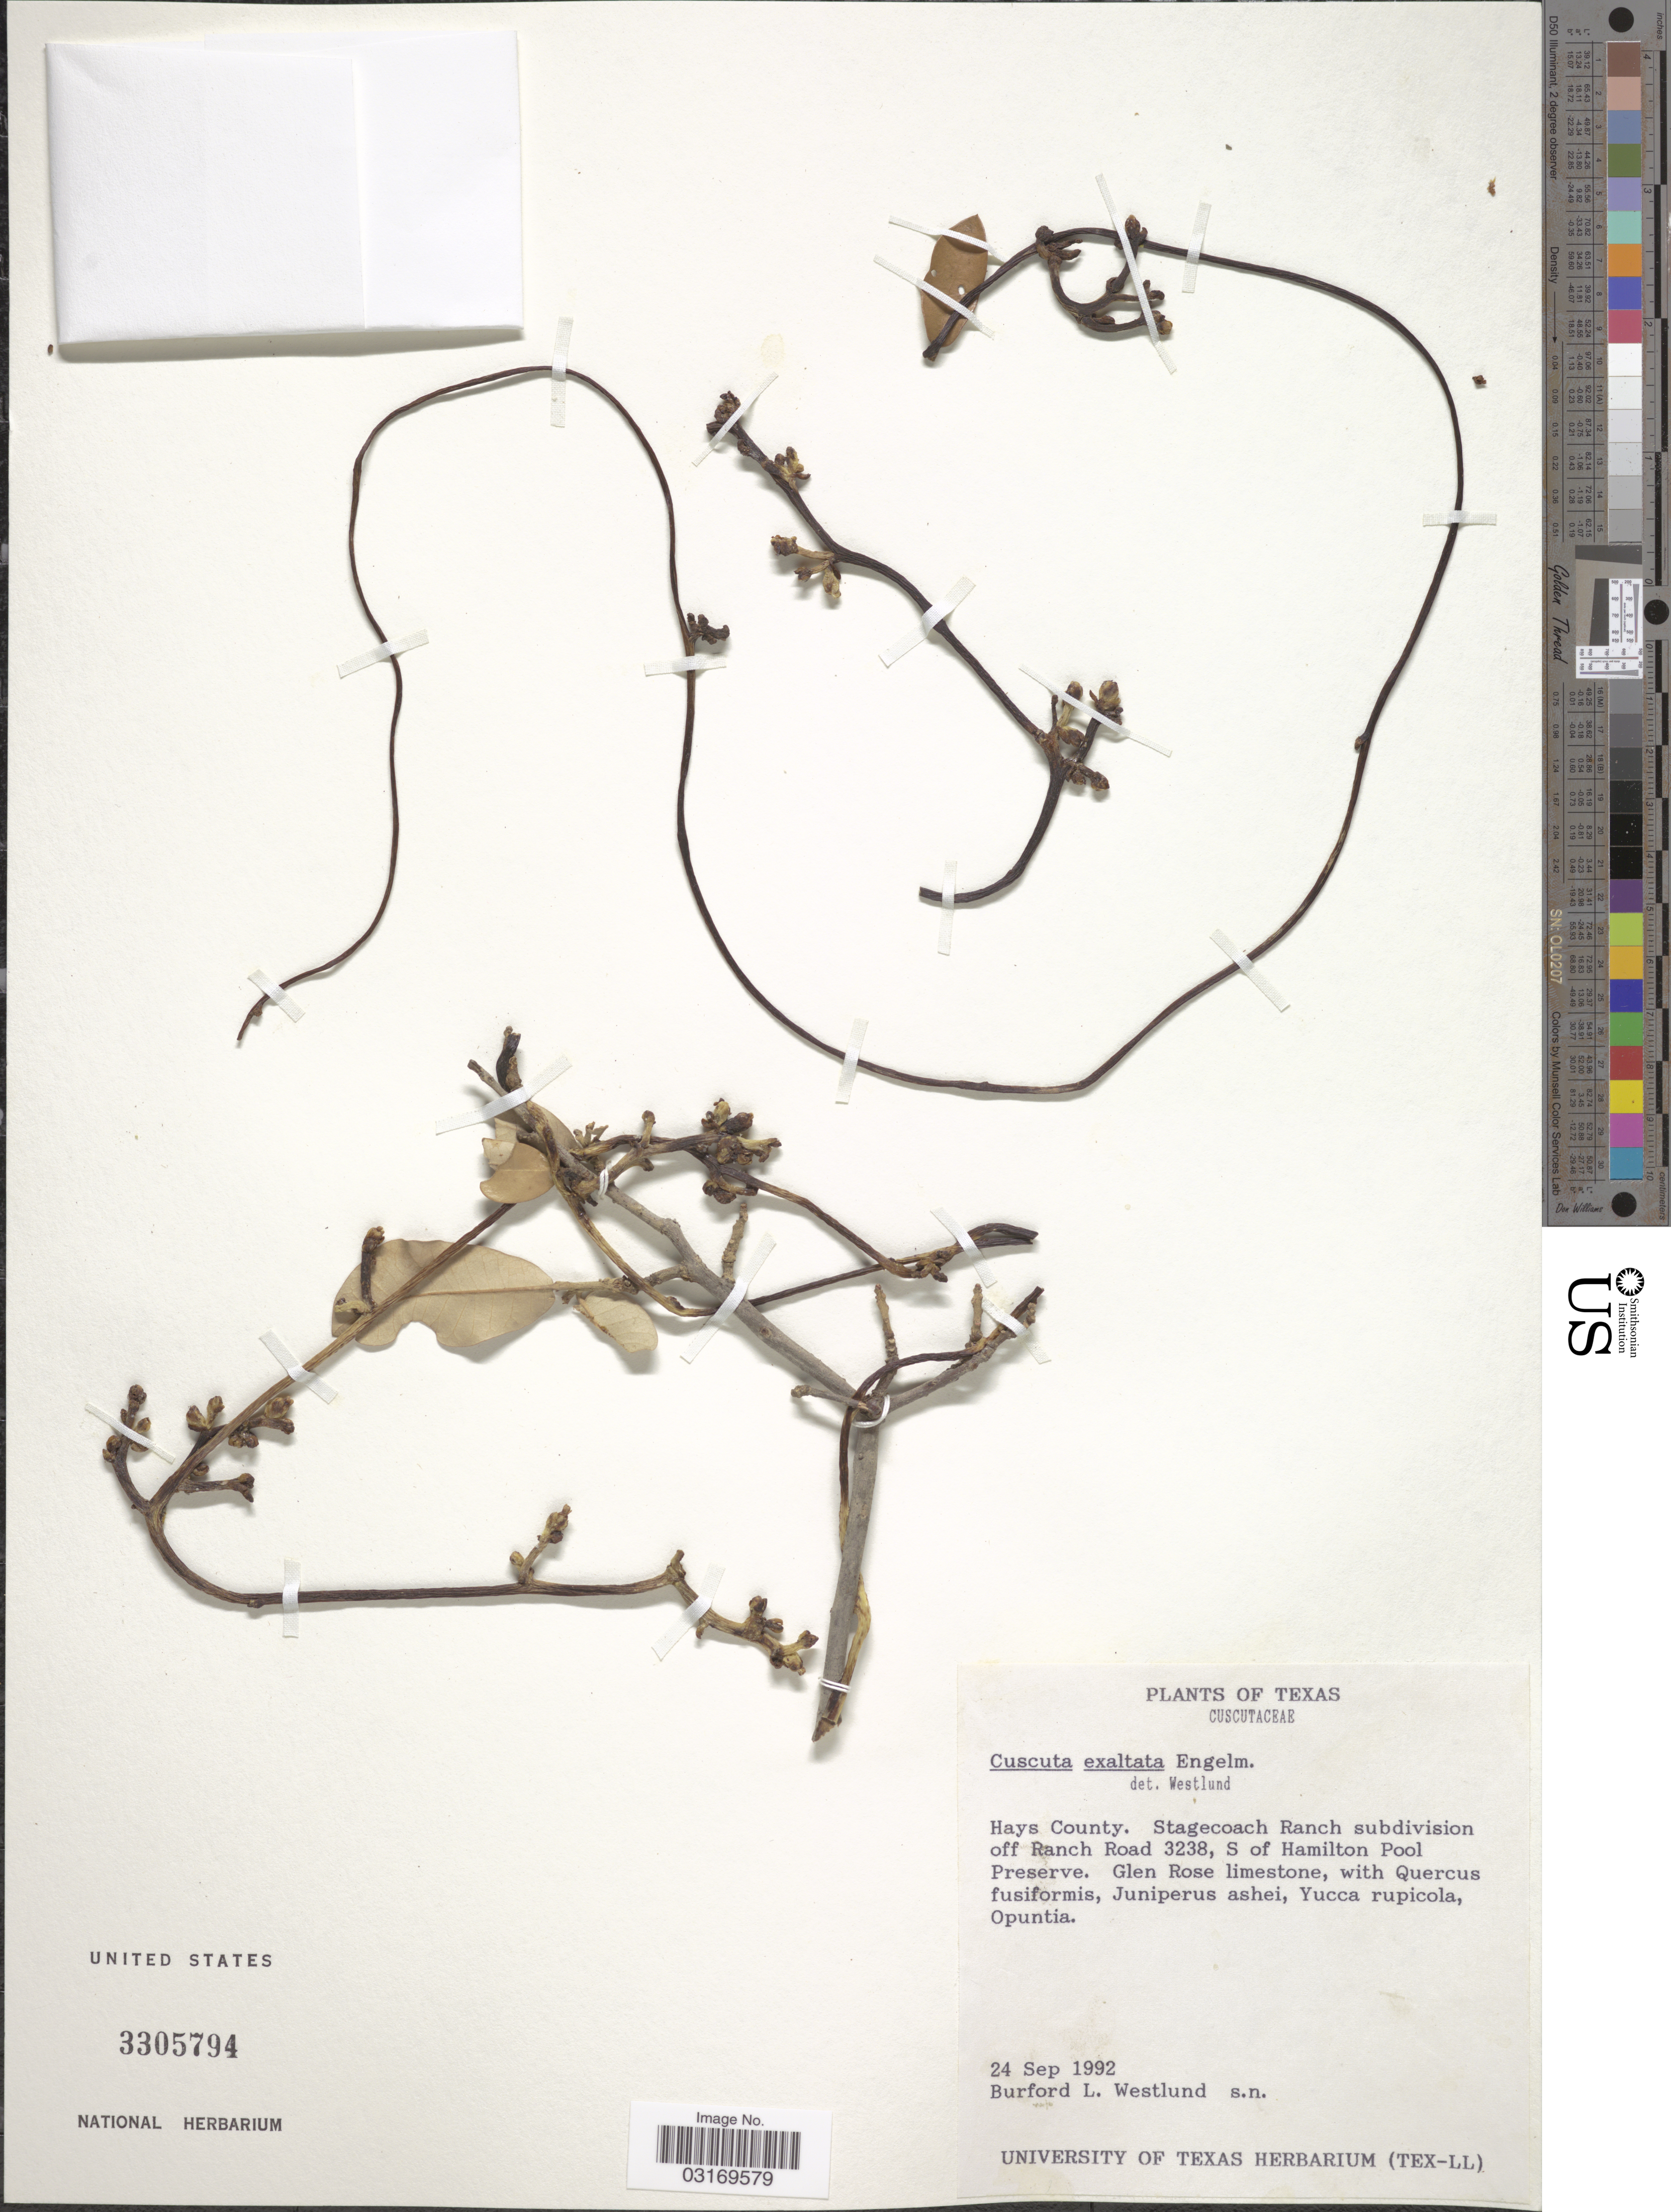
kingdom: Plantae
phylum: Tracheophyta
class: Magnoliopsida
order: Solanales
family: Convolvulaceae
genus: Cuscuta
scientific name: Cuscuta exaltata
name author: Engelm.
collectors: B. Westlund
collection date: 1992-09-24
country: United States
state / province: Texas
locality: Hays County. Stagecoach Ranch subdivision off Ranch Road 3328, S of Hamilton Pool Preserve.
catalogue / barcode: US 3305794